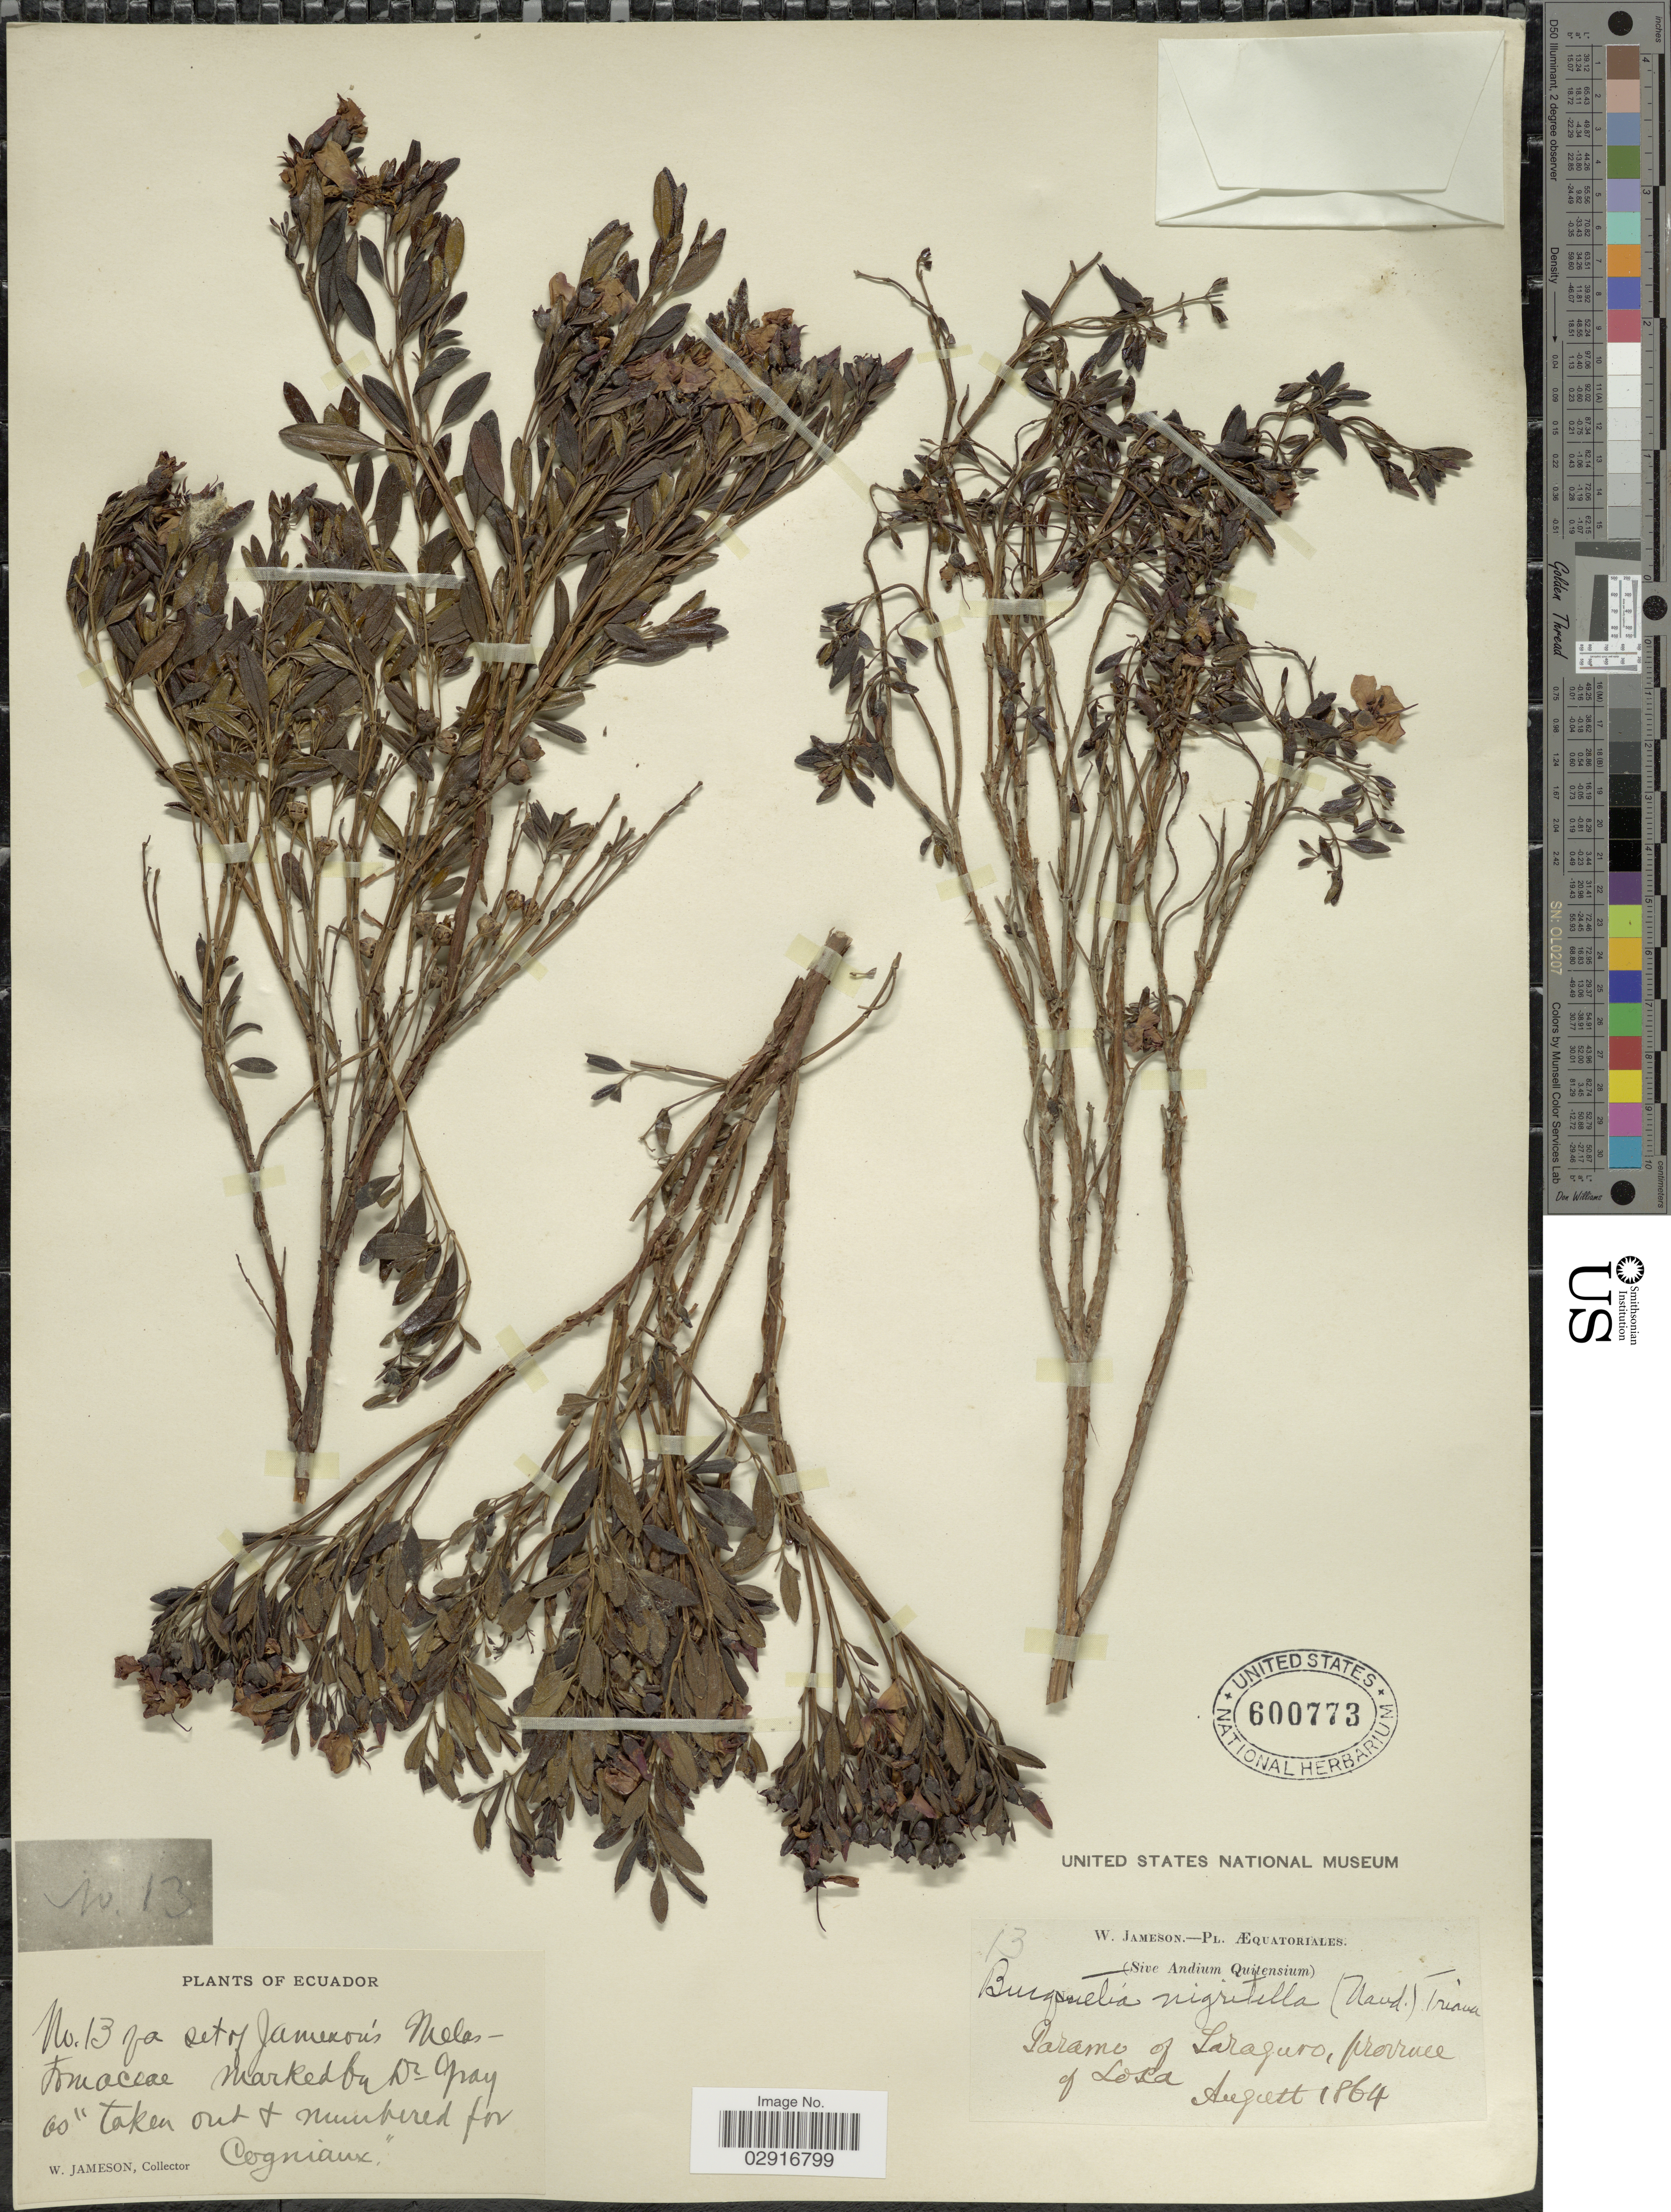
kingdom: Plantae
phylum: Tracheophyta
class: Magnoliopsida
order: Myrtales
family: Melastomataceae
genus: Bucquetia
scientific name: Bucquetia nigritella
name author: (Naudin) Triana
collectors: W. Jameson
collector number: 13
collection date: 1864-08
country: Ecuador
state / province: Loja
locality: Paramo of Saraguro, Province of Loja.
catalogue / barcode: US 600773